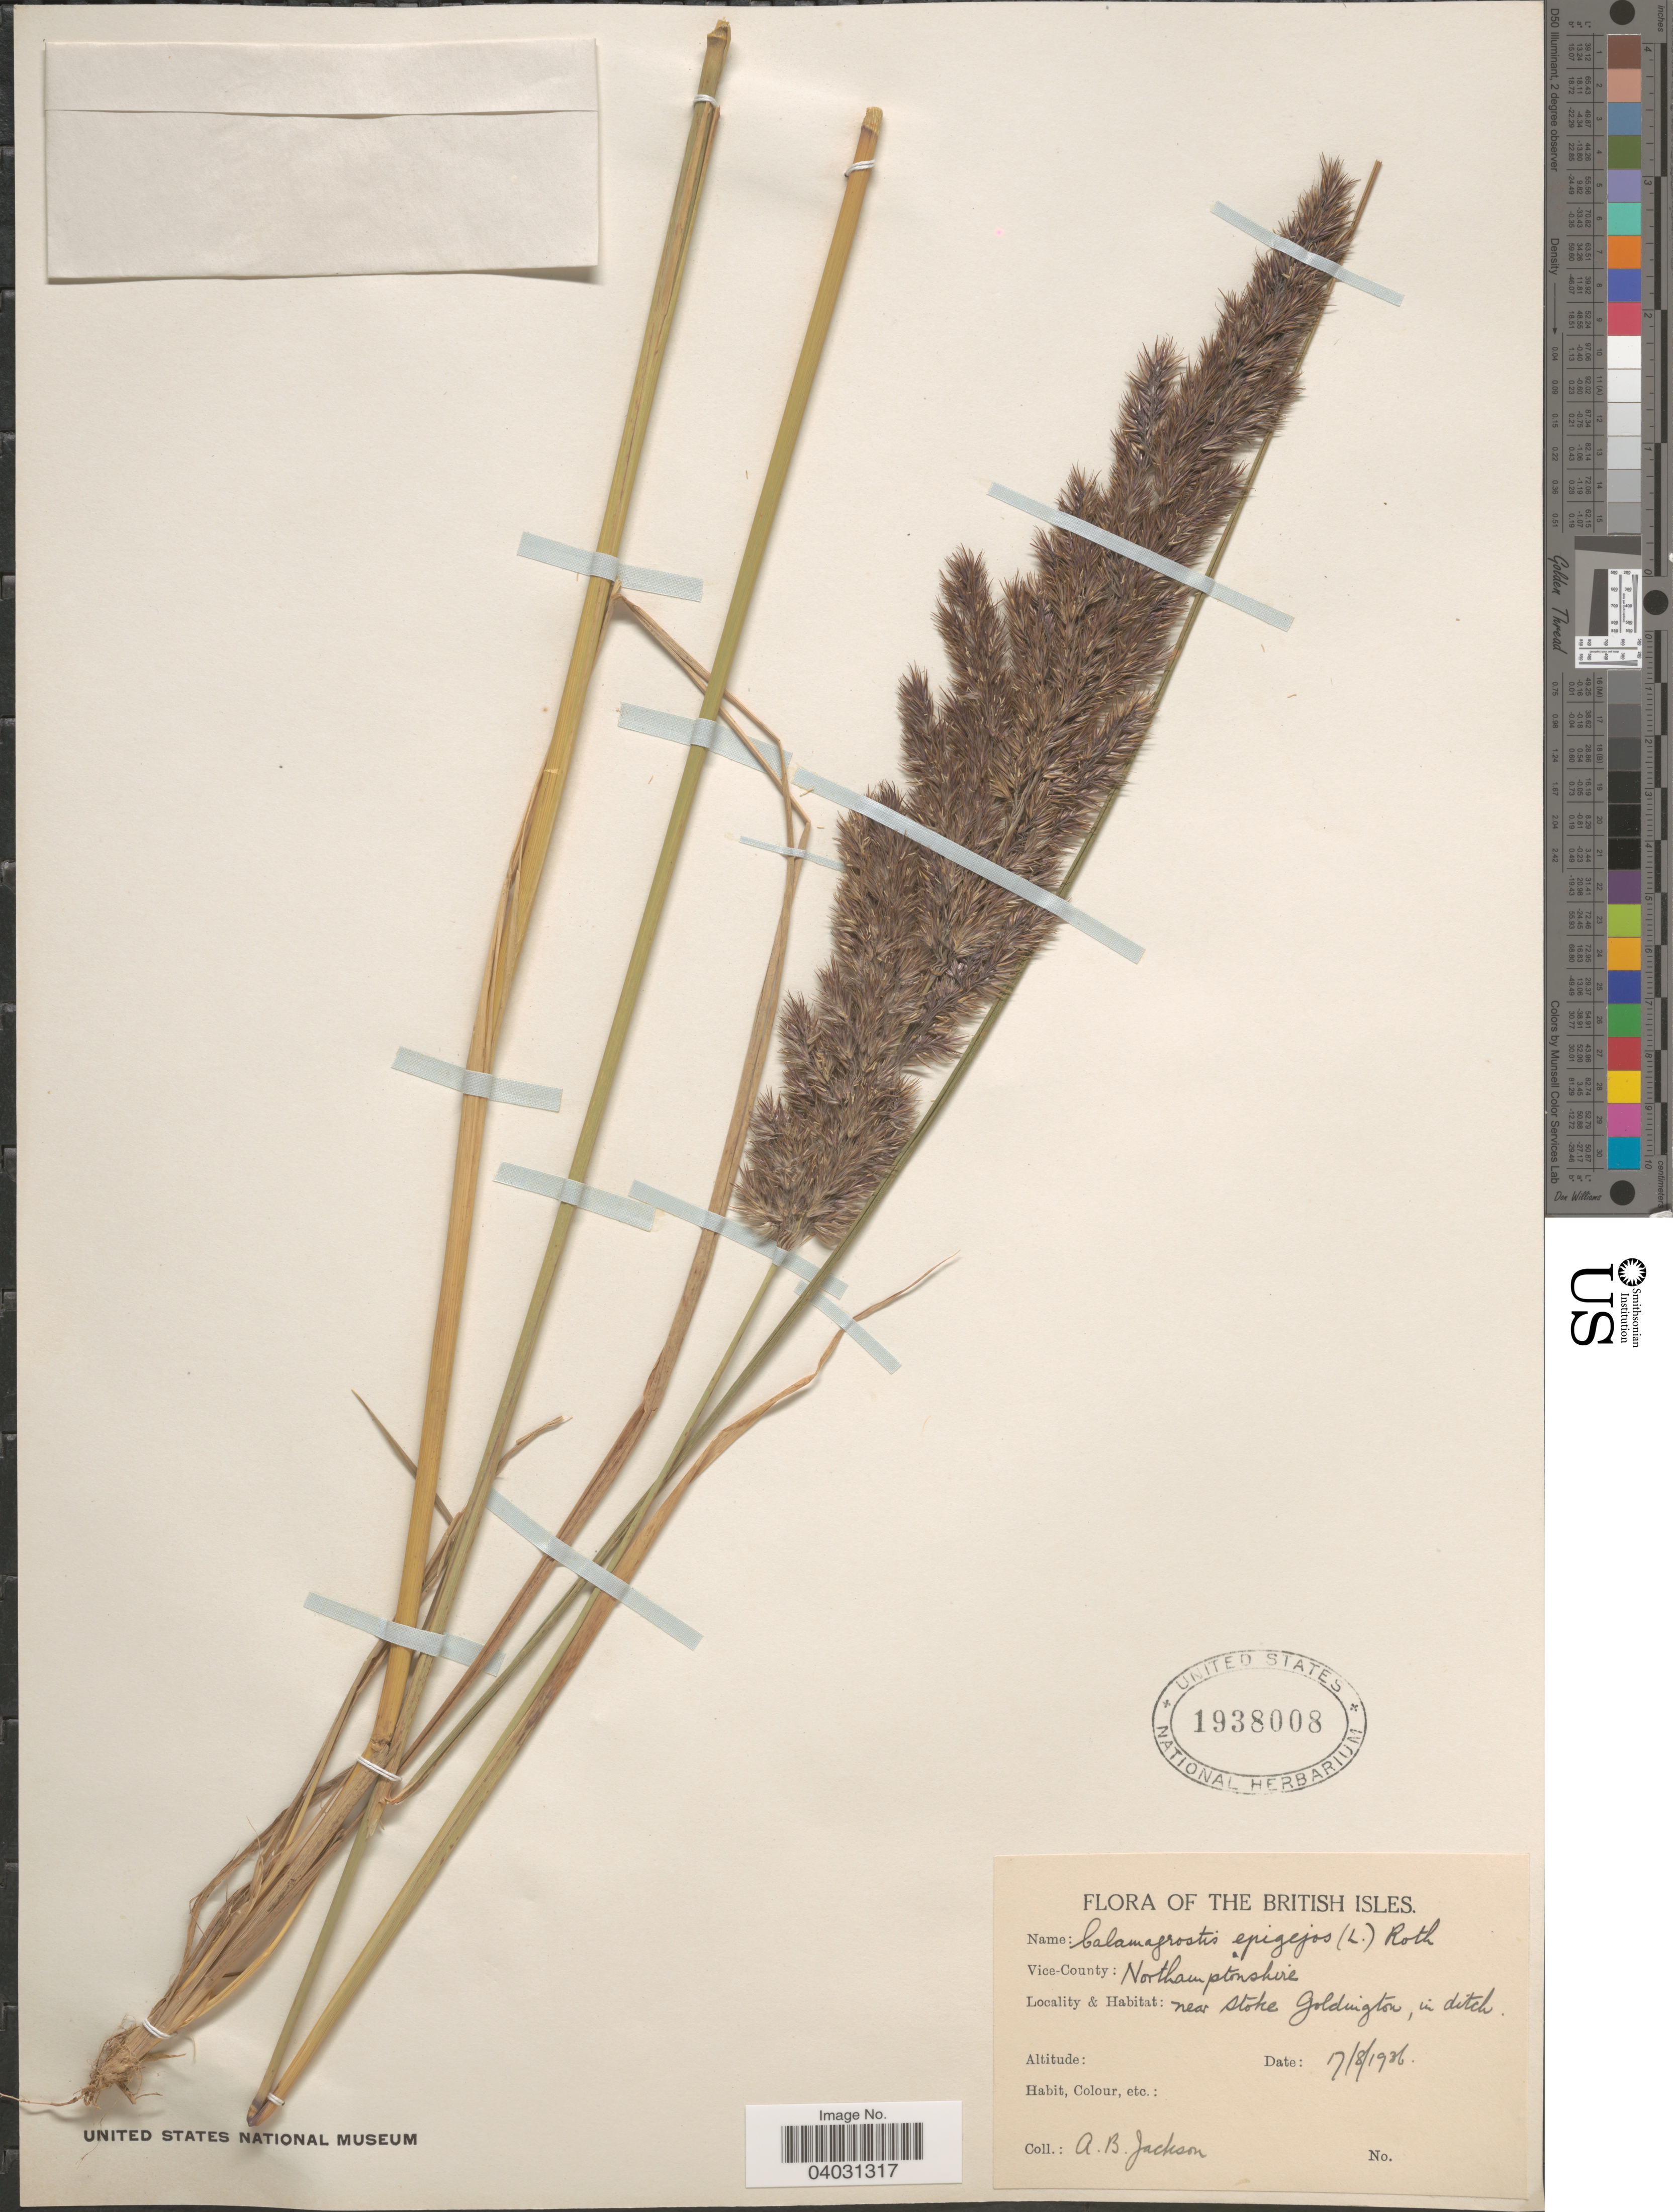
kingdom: Plantae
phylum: Tracheophyta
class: Liliopsida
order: Poales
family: Poaceae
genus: Calamagrostis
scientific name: Calamagrostis epigeios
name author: (L.) Roth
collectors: A. B. Jackson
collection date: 1936-08-17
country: United Kingdom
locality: British Isles. Vice-County: Northamptonshire. Near Stoke Goldington, in ditch.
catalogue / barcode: US 1938008